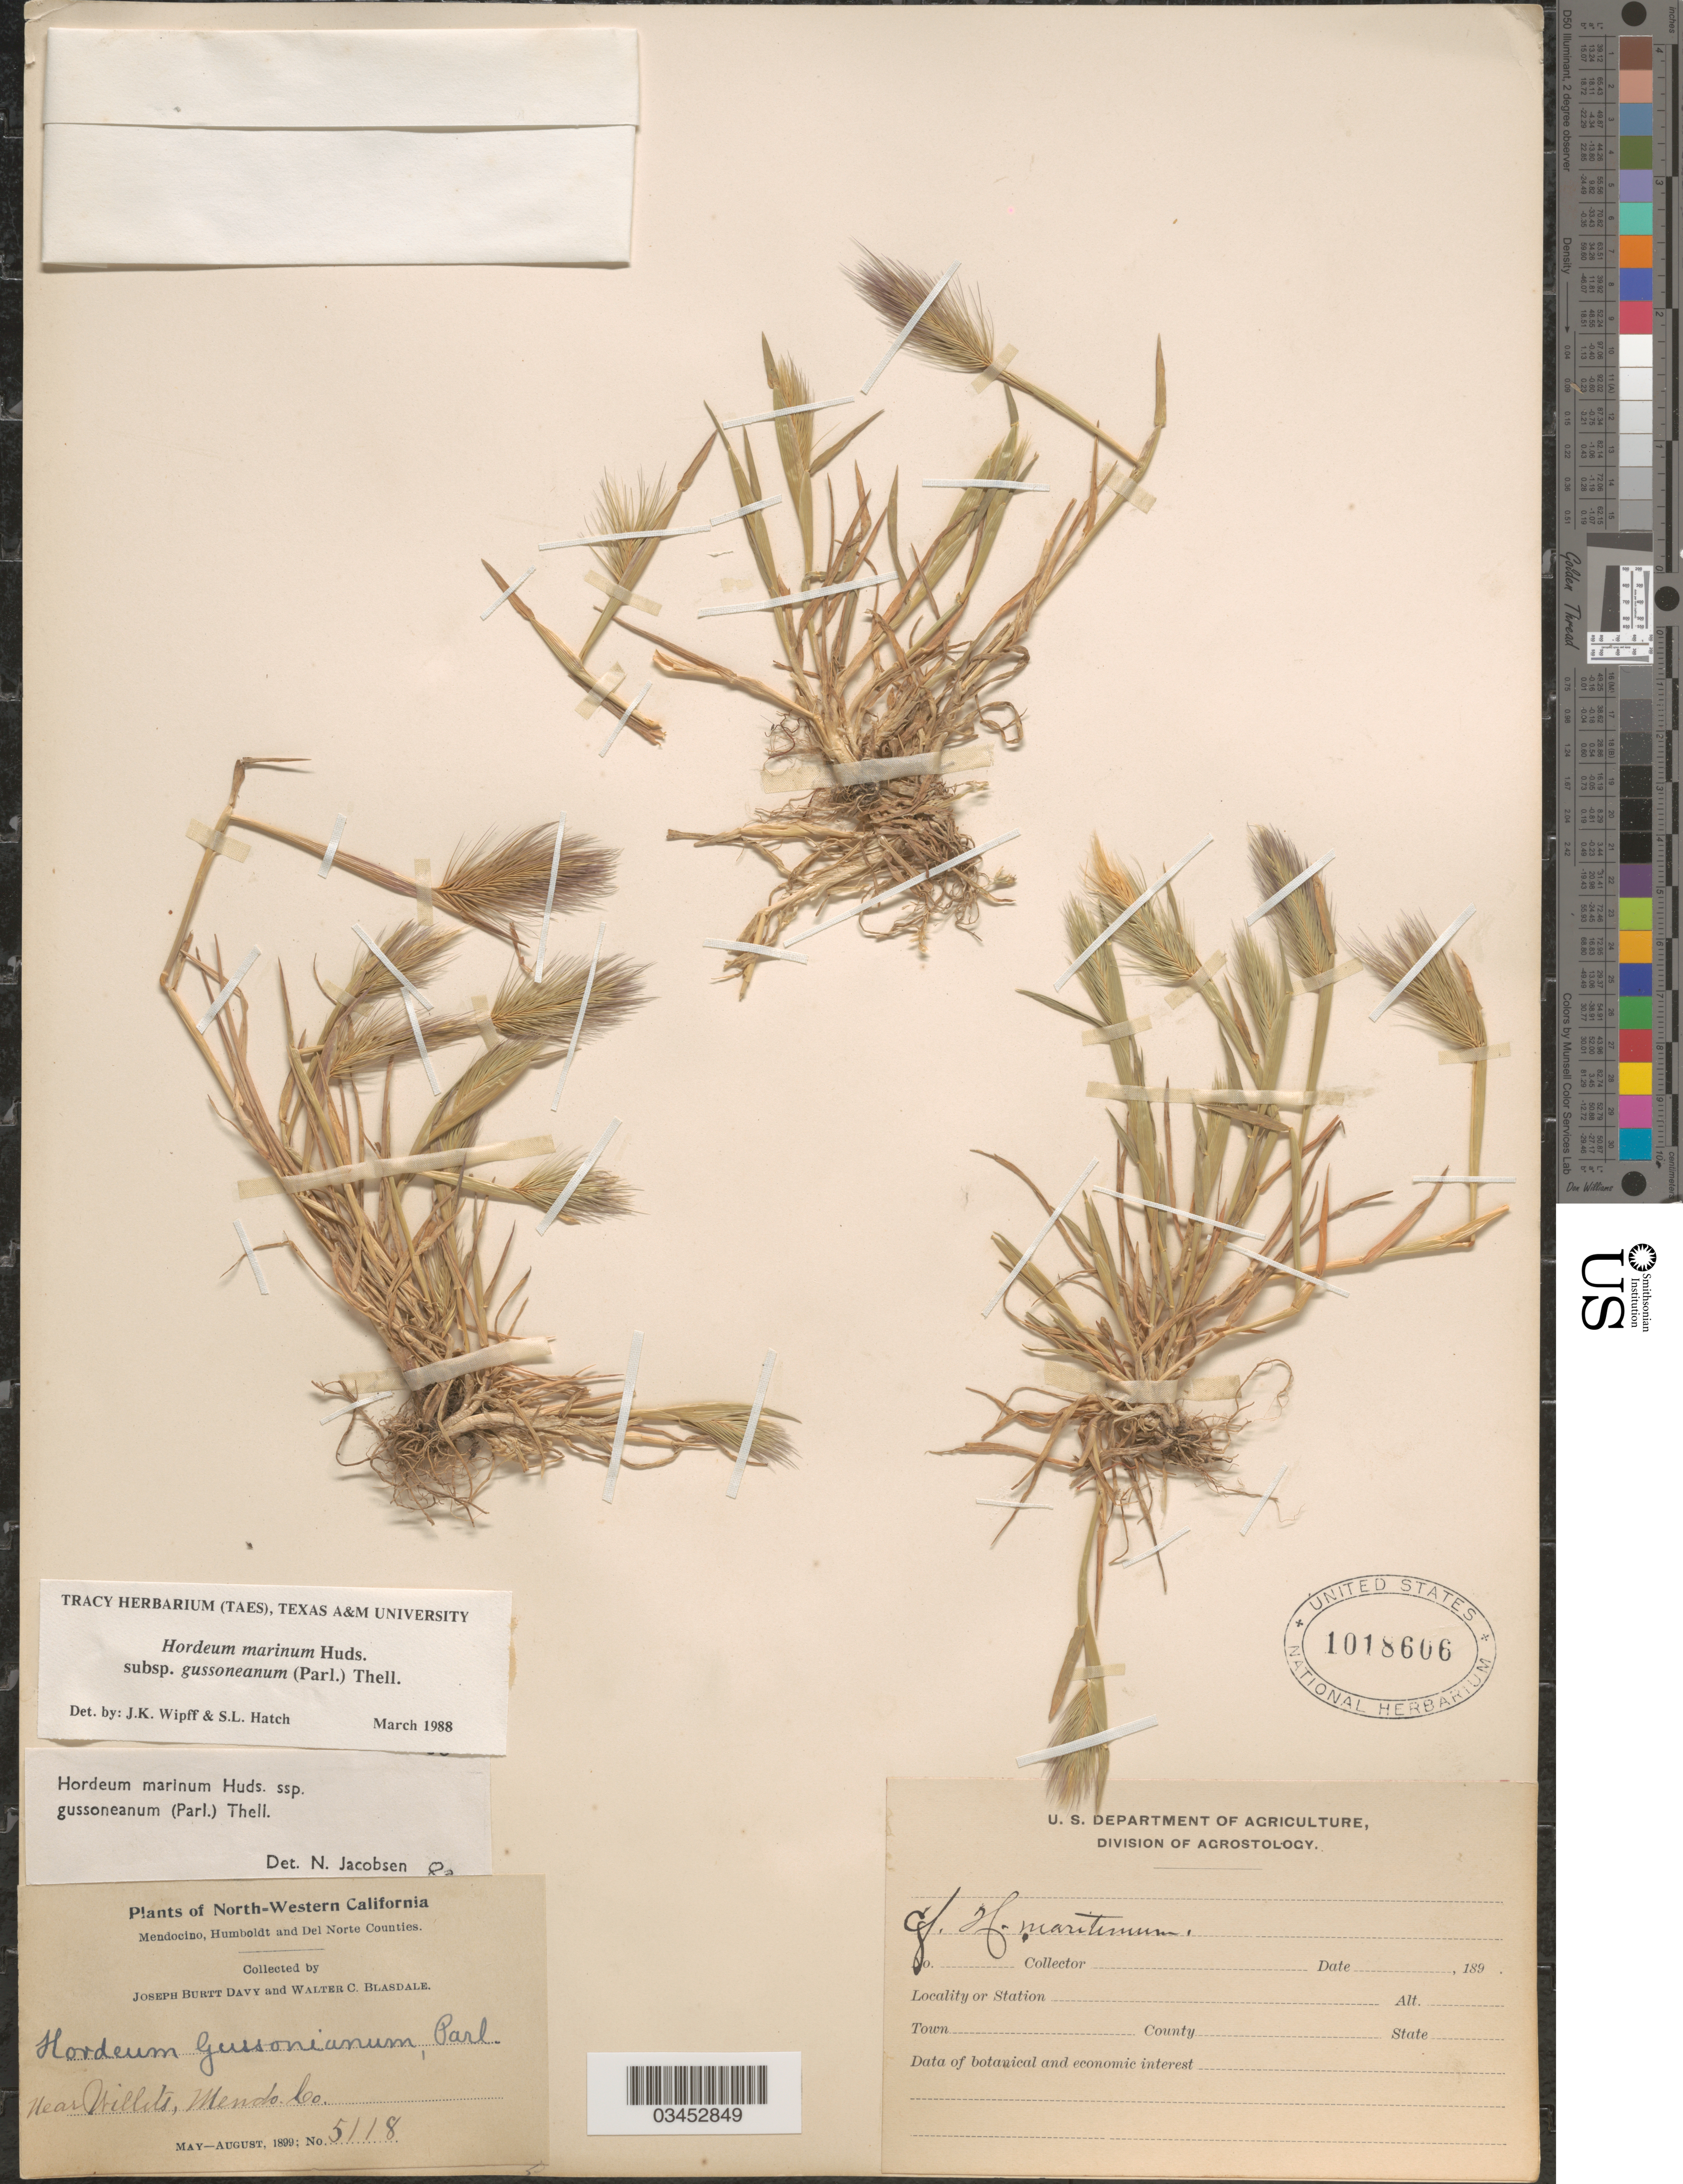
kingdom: Plantae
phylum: Tracheophyta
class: Liliopsida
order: Poales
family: Poaceae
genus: Hordeum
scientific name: Hordeum marinum subsp. gussoneanum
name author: (Parl.) Thell.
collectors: J. Burtt Davy & W. Blasdale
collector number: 5118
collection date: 1899-05/1899-08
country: United States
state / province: California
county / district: Mendocino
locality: North-Western California. Near Willits, Mendocino Co.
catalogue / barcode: US 1018606